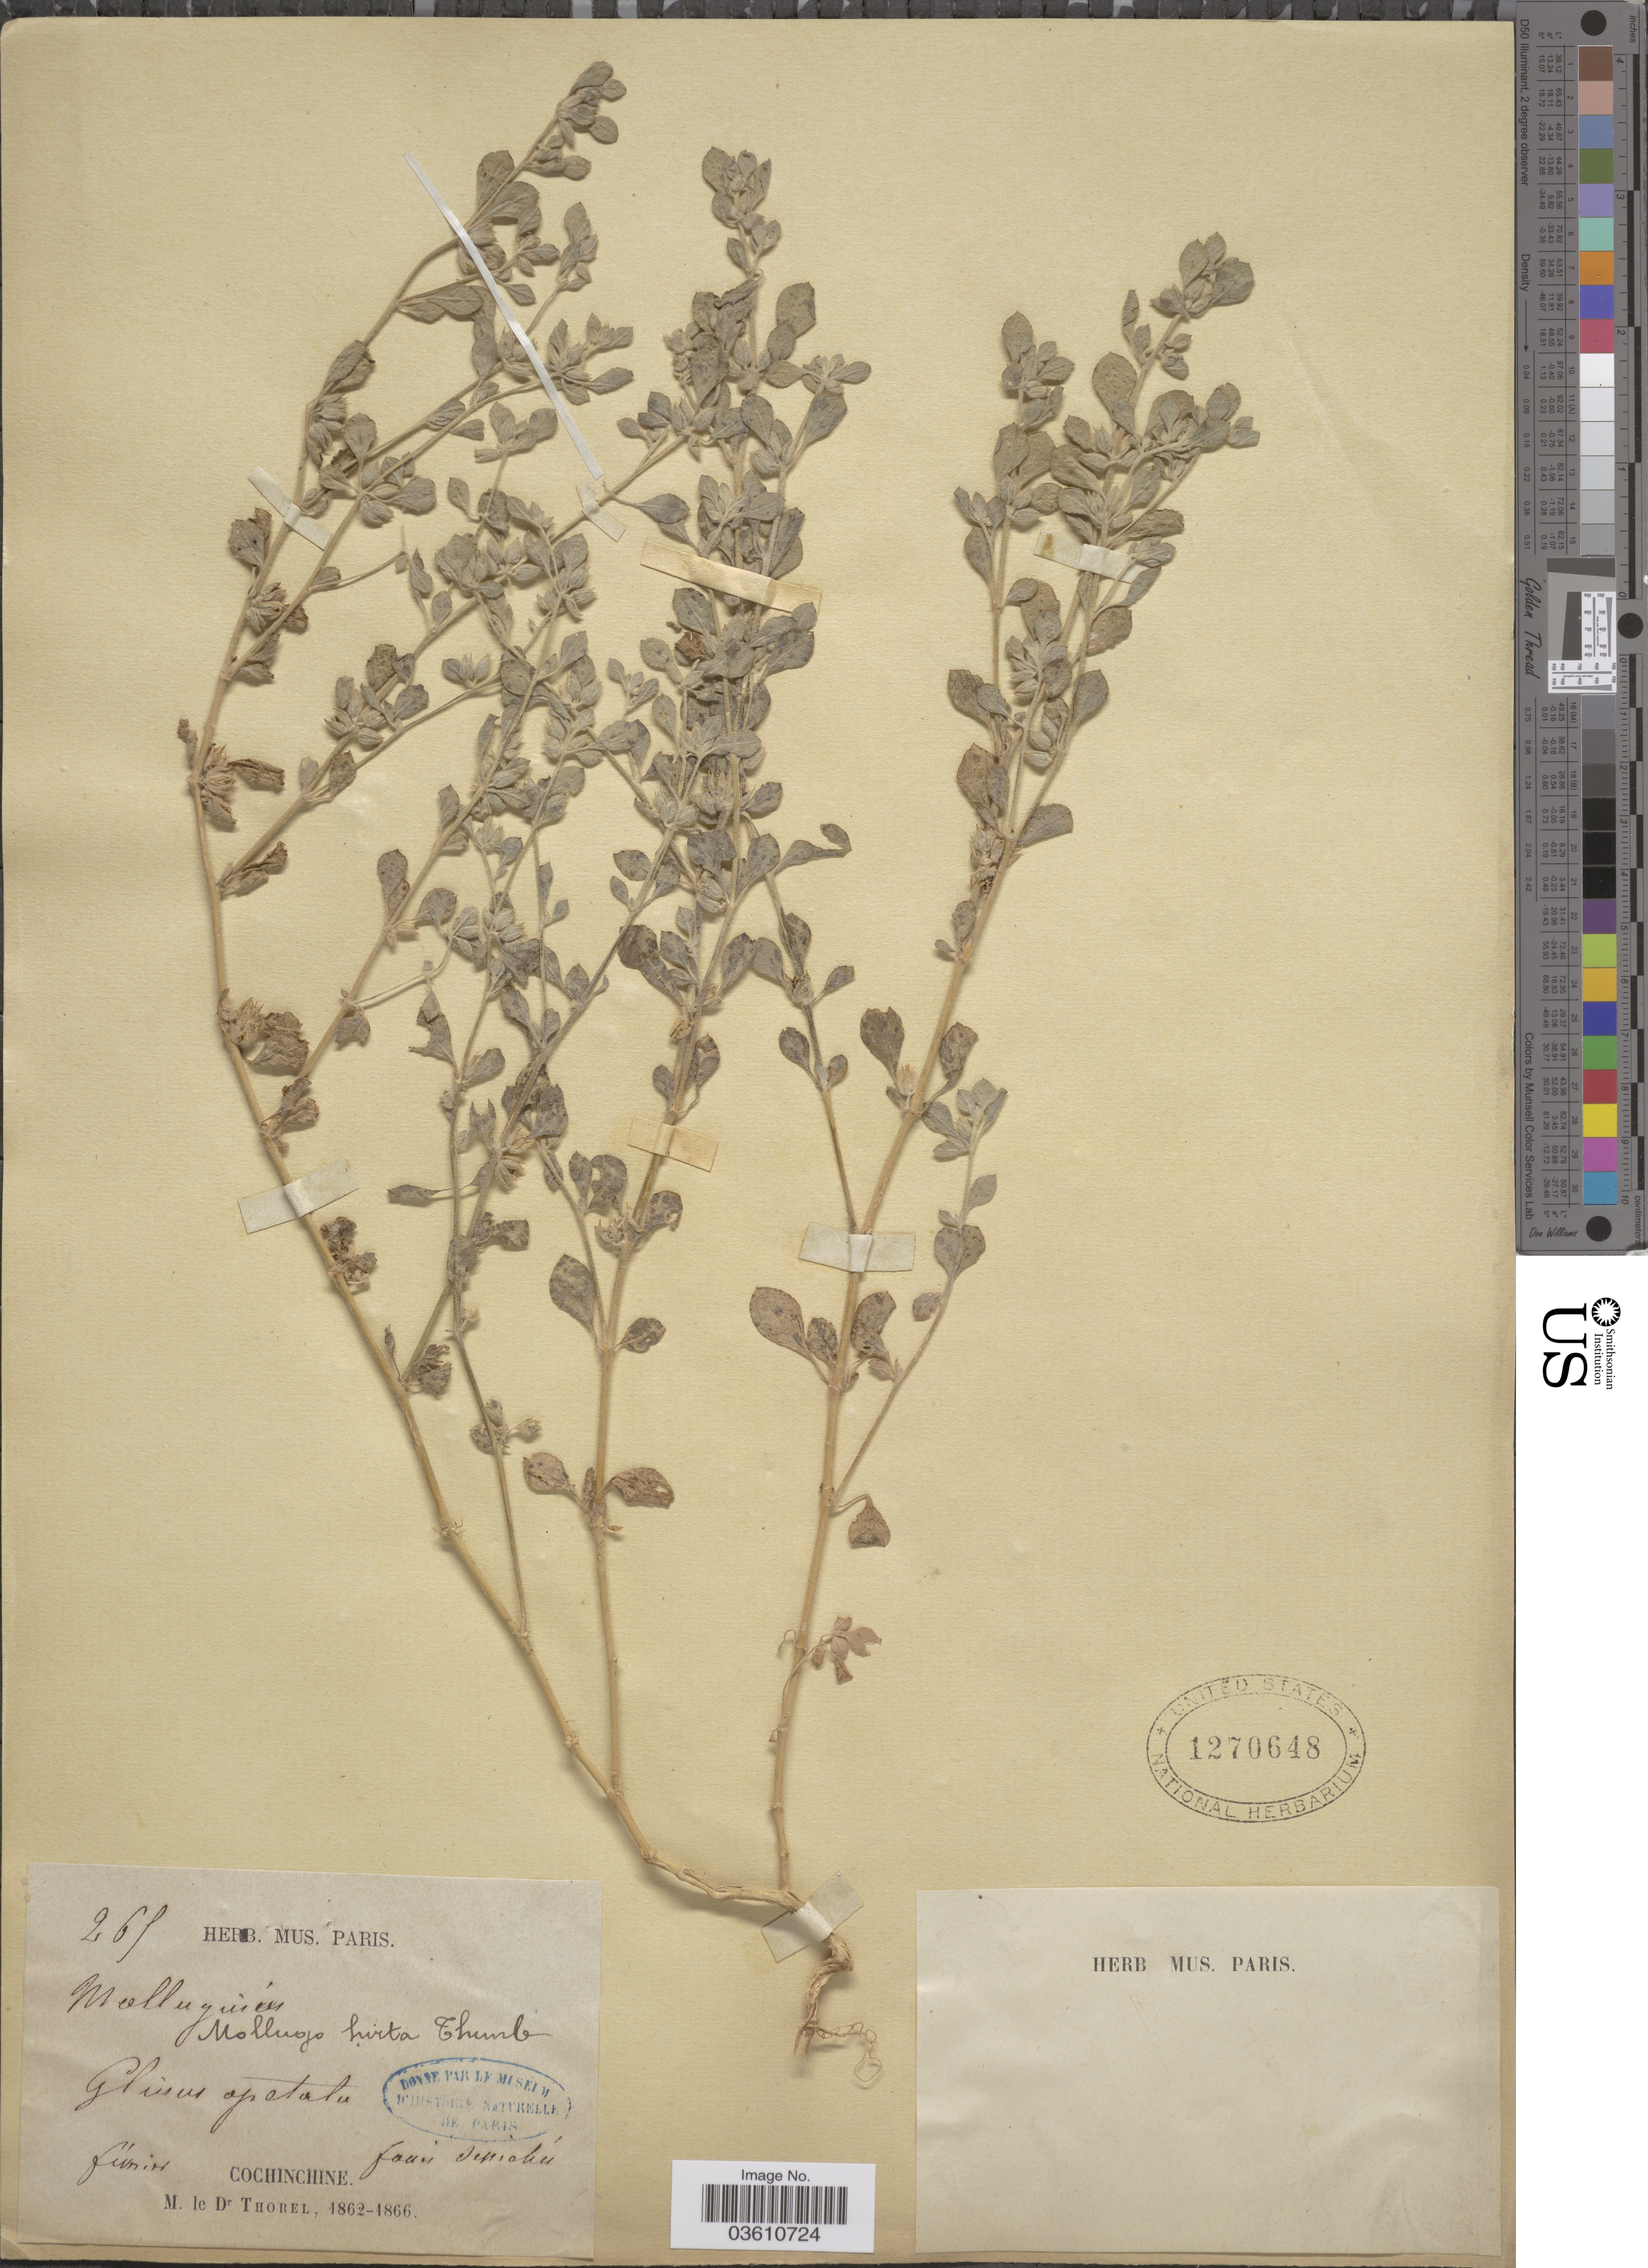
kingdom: Plantae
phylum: Tracheophyta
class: Magnoliopsida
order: Caryophyllales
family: Molluginaceae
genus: Glinus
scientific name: Glinus lotoides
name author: L.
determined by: Strong, Mark T., (BOT), Smithsonian Institution - National Museum of Natural History (UNITED STATES)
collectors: Thorel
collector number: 265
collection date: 1862/1866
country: Vietnam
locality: Glusur spetalu. [interpreted] [unsure placement] Cochinchine.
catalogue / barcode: US 1270648